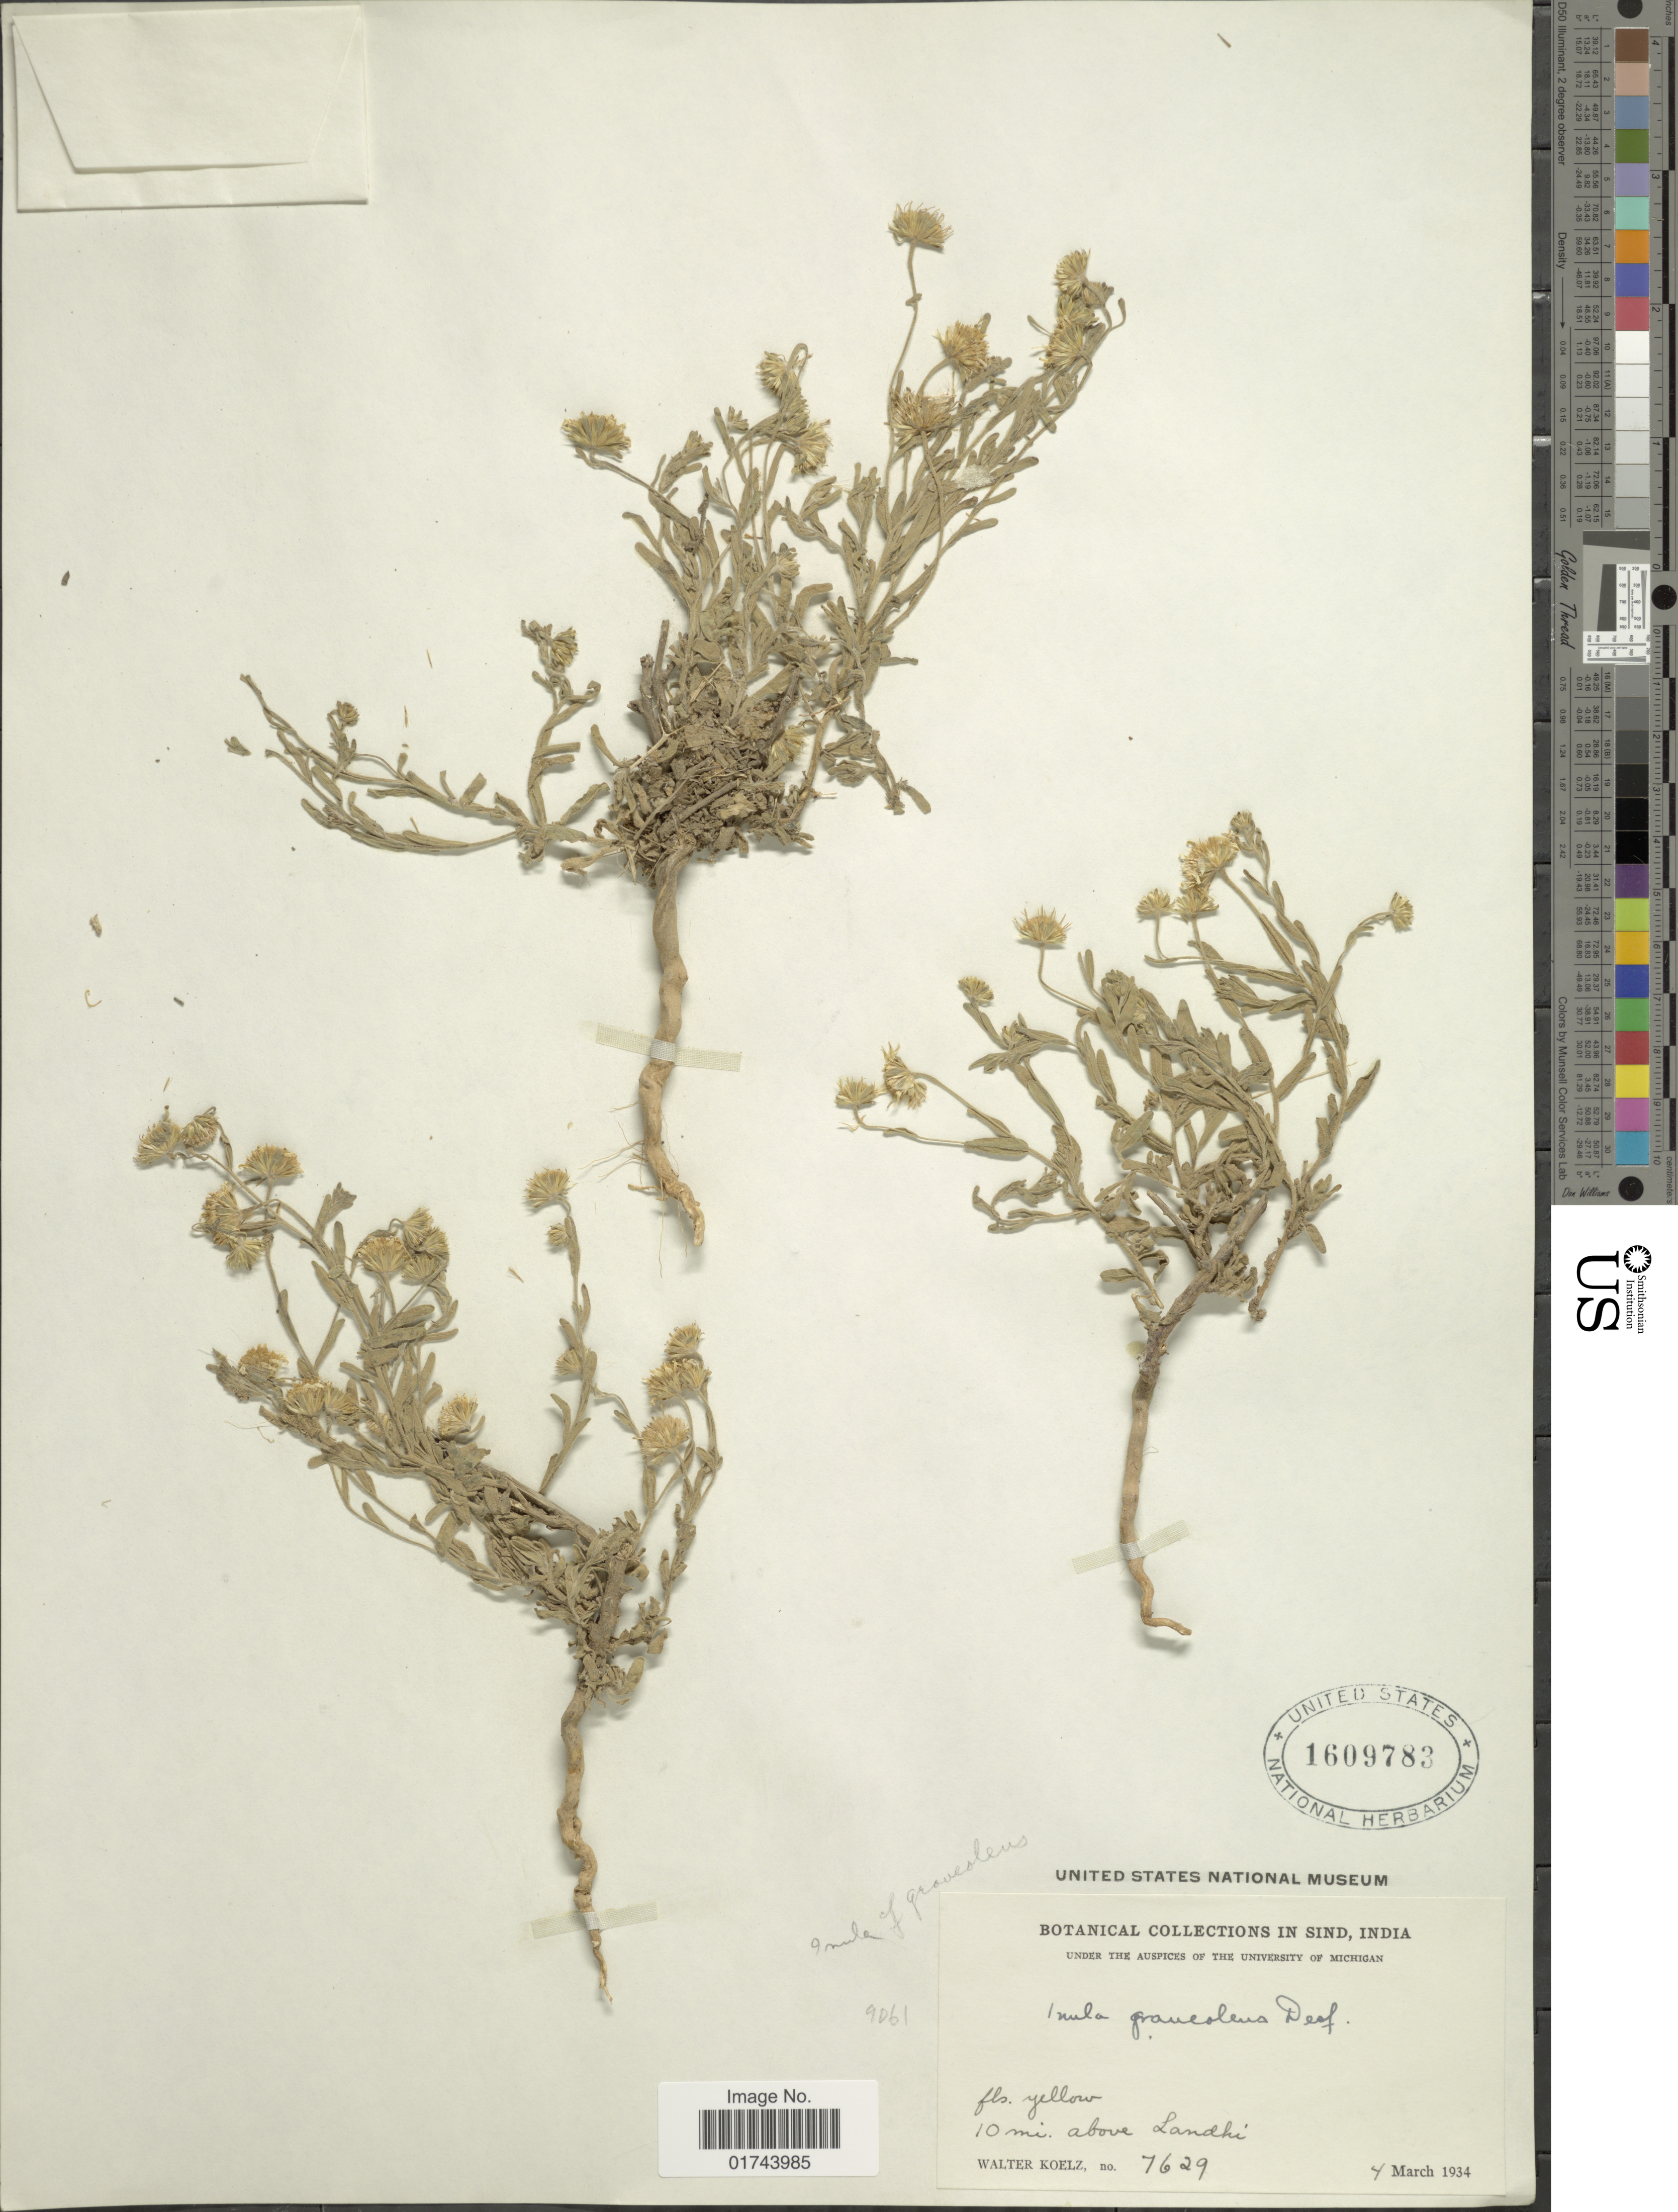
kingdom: Plantae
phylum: Tracheophyta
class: Magnoliopsida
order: Asterales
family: Asteraceae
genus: Inula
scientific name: Inula graveolens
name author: (L.) Desf.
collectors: W. N. Koelz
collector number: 7629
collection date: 1934-03-04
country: Pakistan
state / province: Sindh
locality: Sind, 10 mi. above Landhi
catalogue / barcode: US 1609783